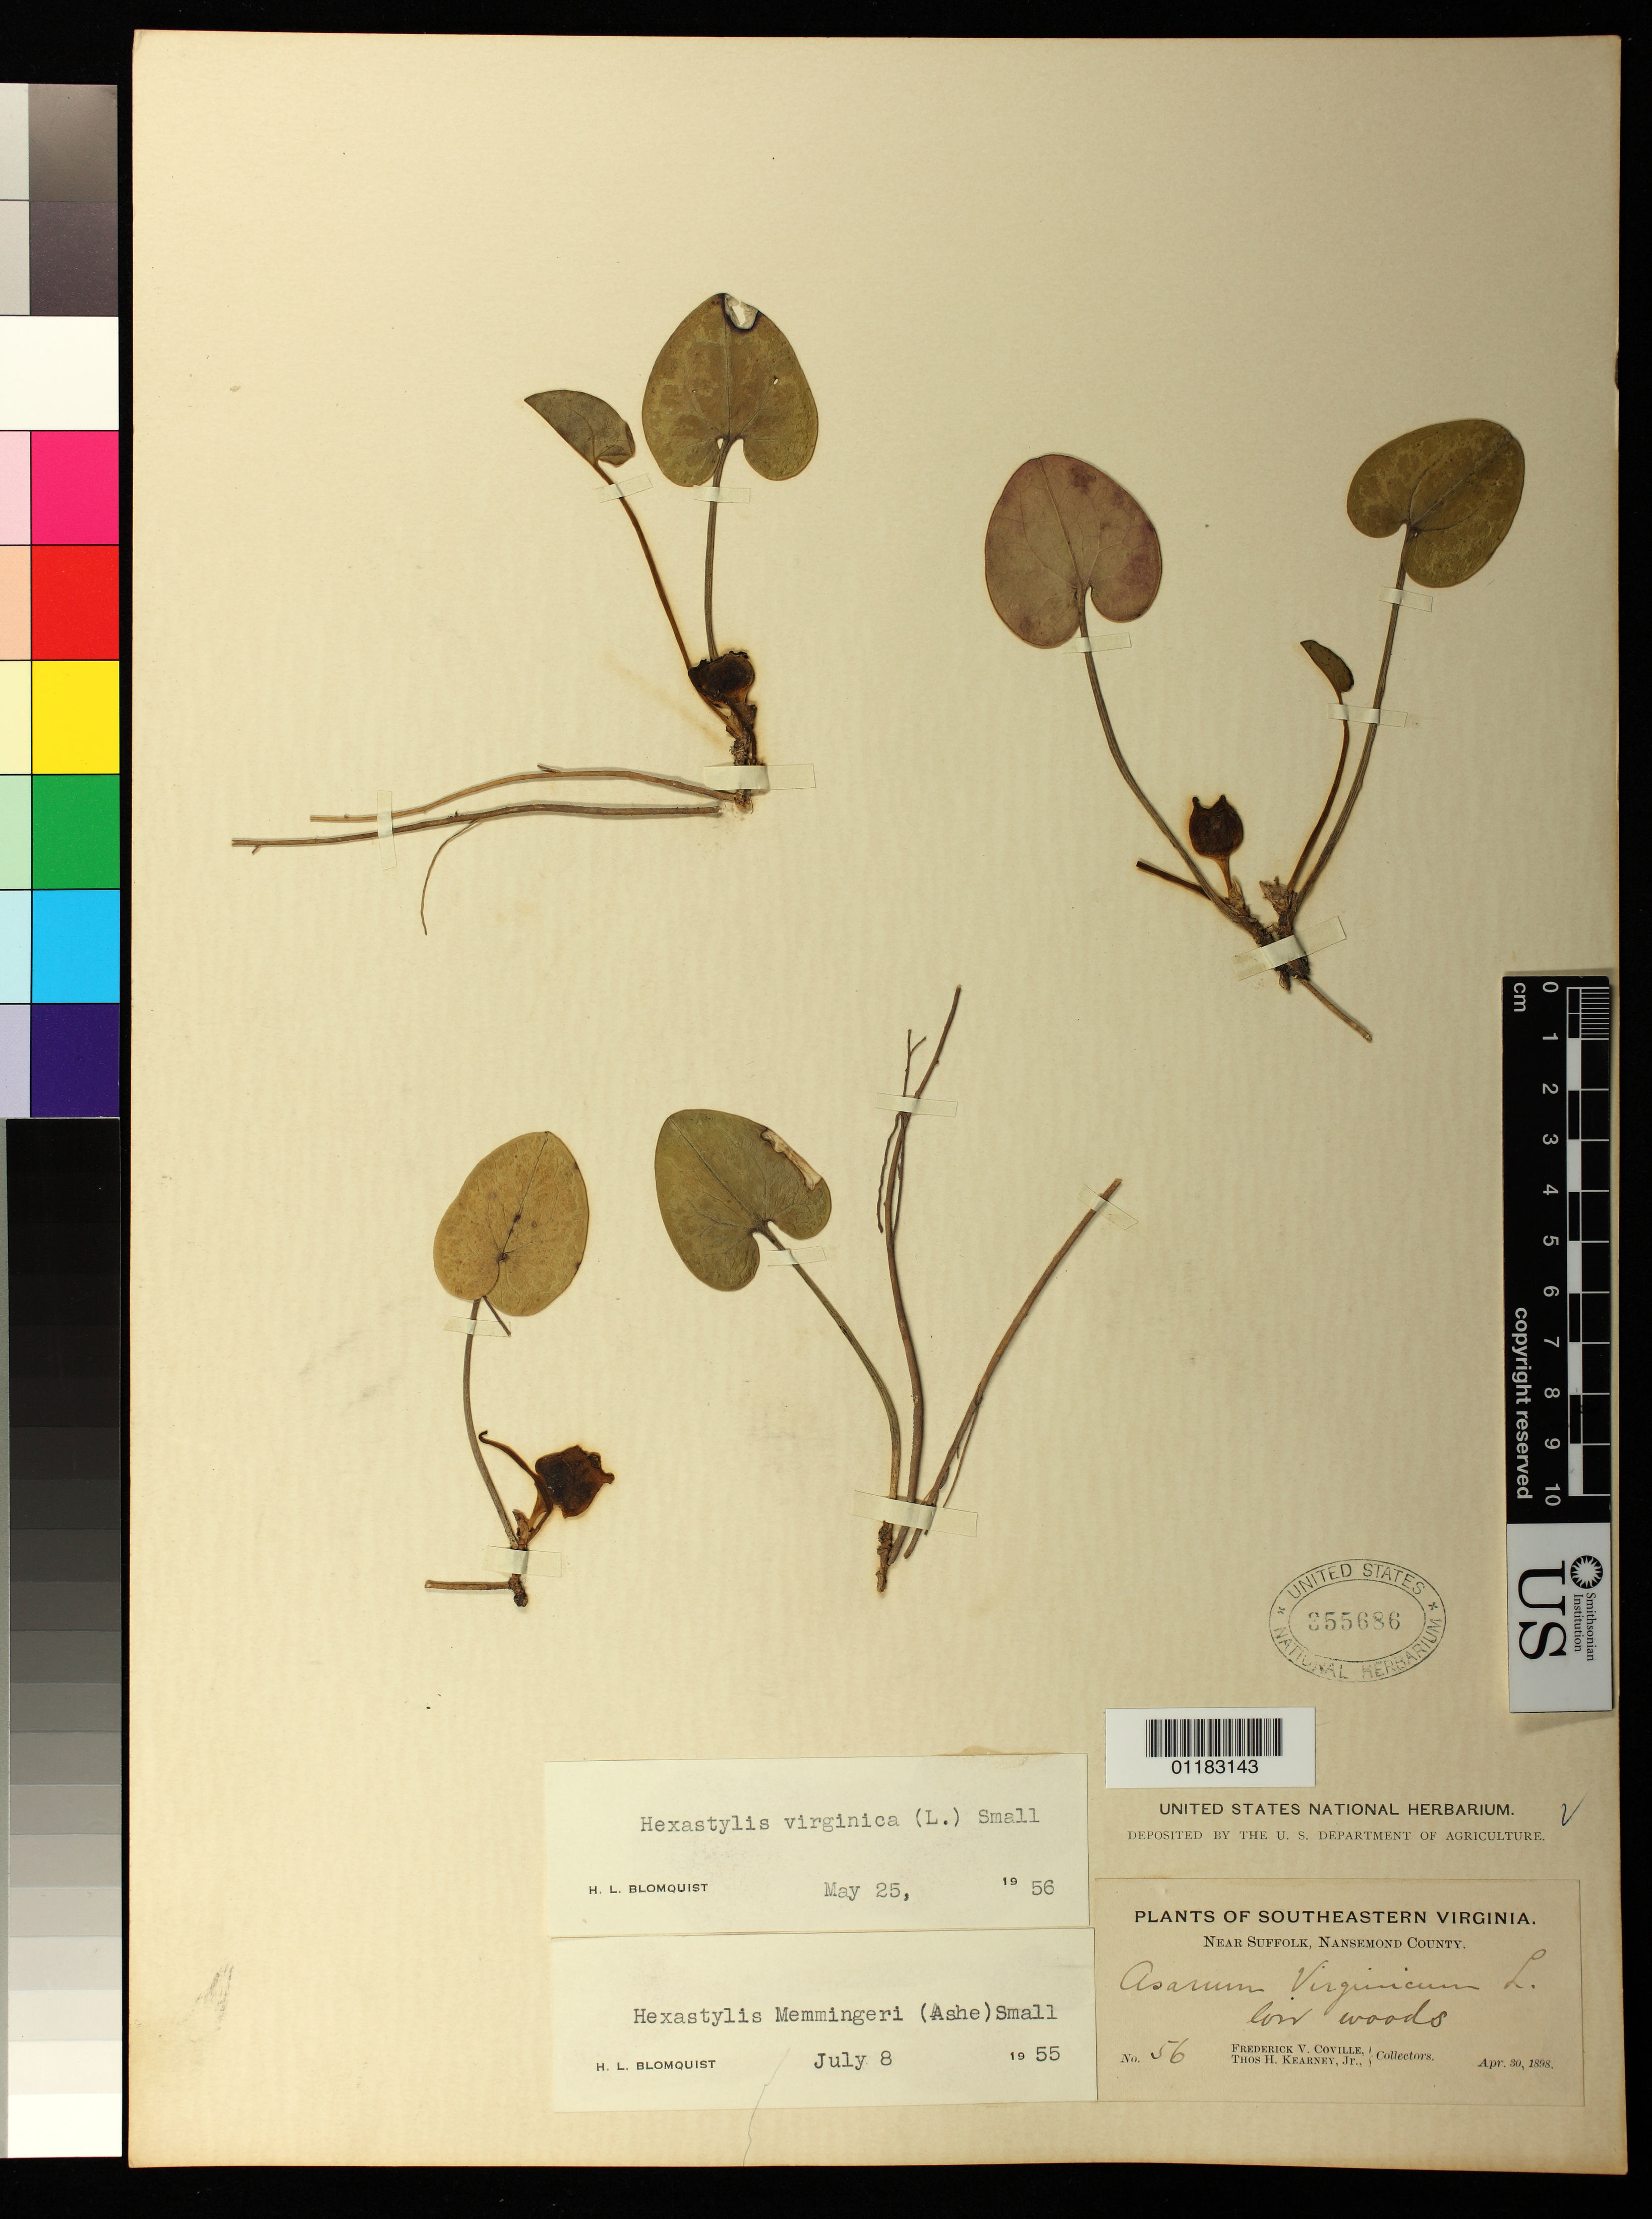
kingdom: Plantae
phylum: Tracheophyta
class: Magnoliopsida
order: Piperales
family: Aristolochiaceae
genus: Hexastylis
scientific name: Hexastylis virginica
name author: (L.) Small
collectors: F. V. Coville & T. H. Kearney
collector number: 56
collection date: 1898-04-30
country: United States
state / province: Virginia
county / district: City of Suffolk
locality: near Suffolk, Nansemond Co. (= historic county name).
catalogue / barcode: US 355686